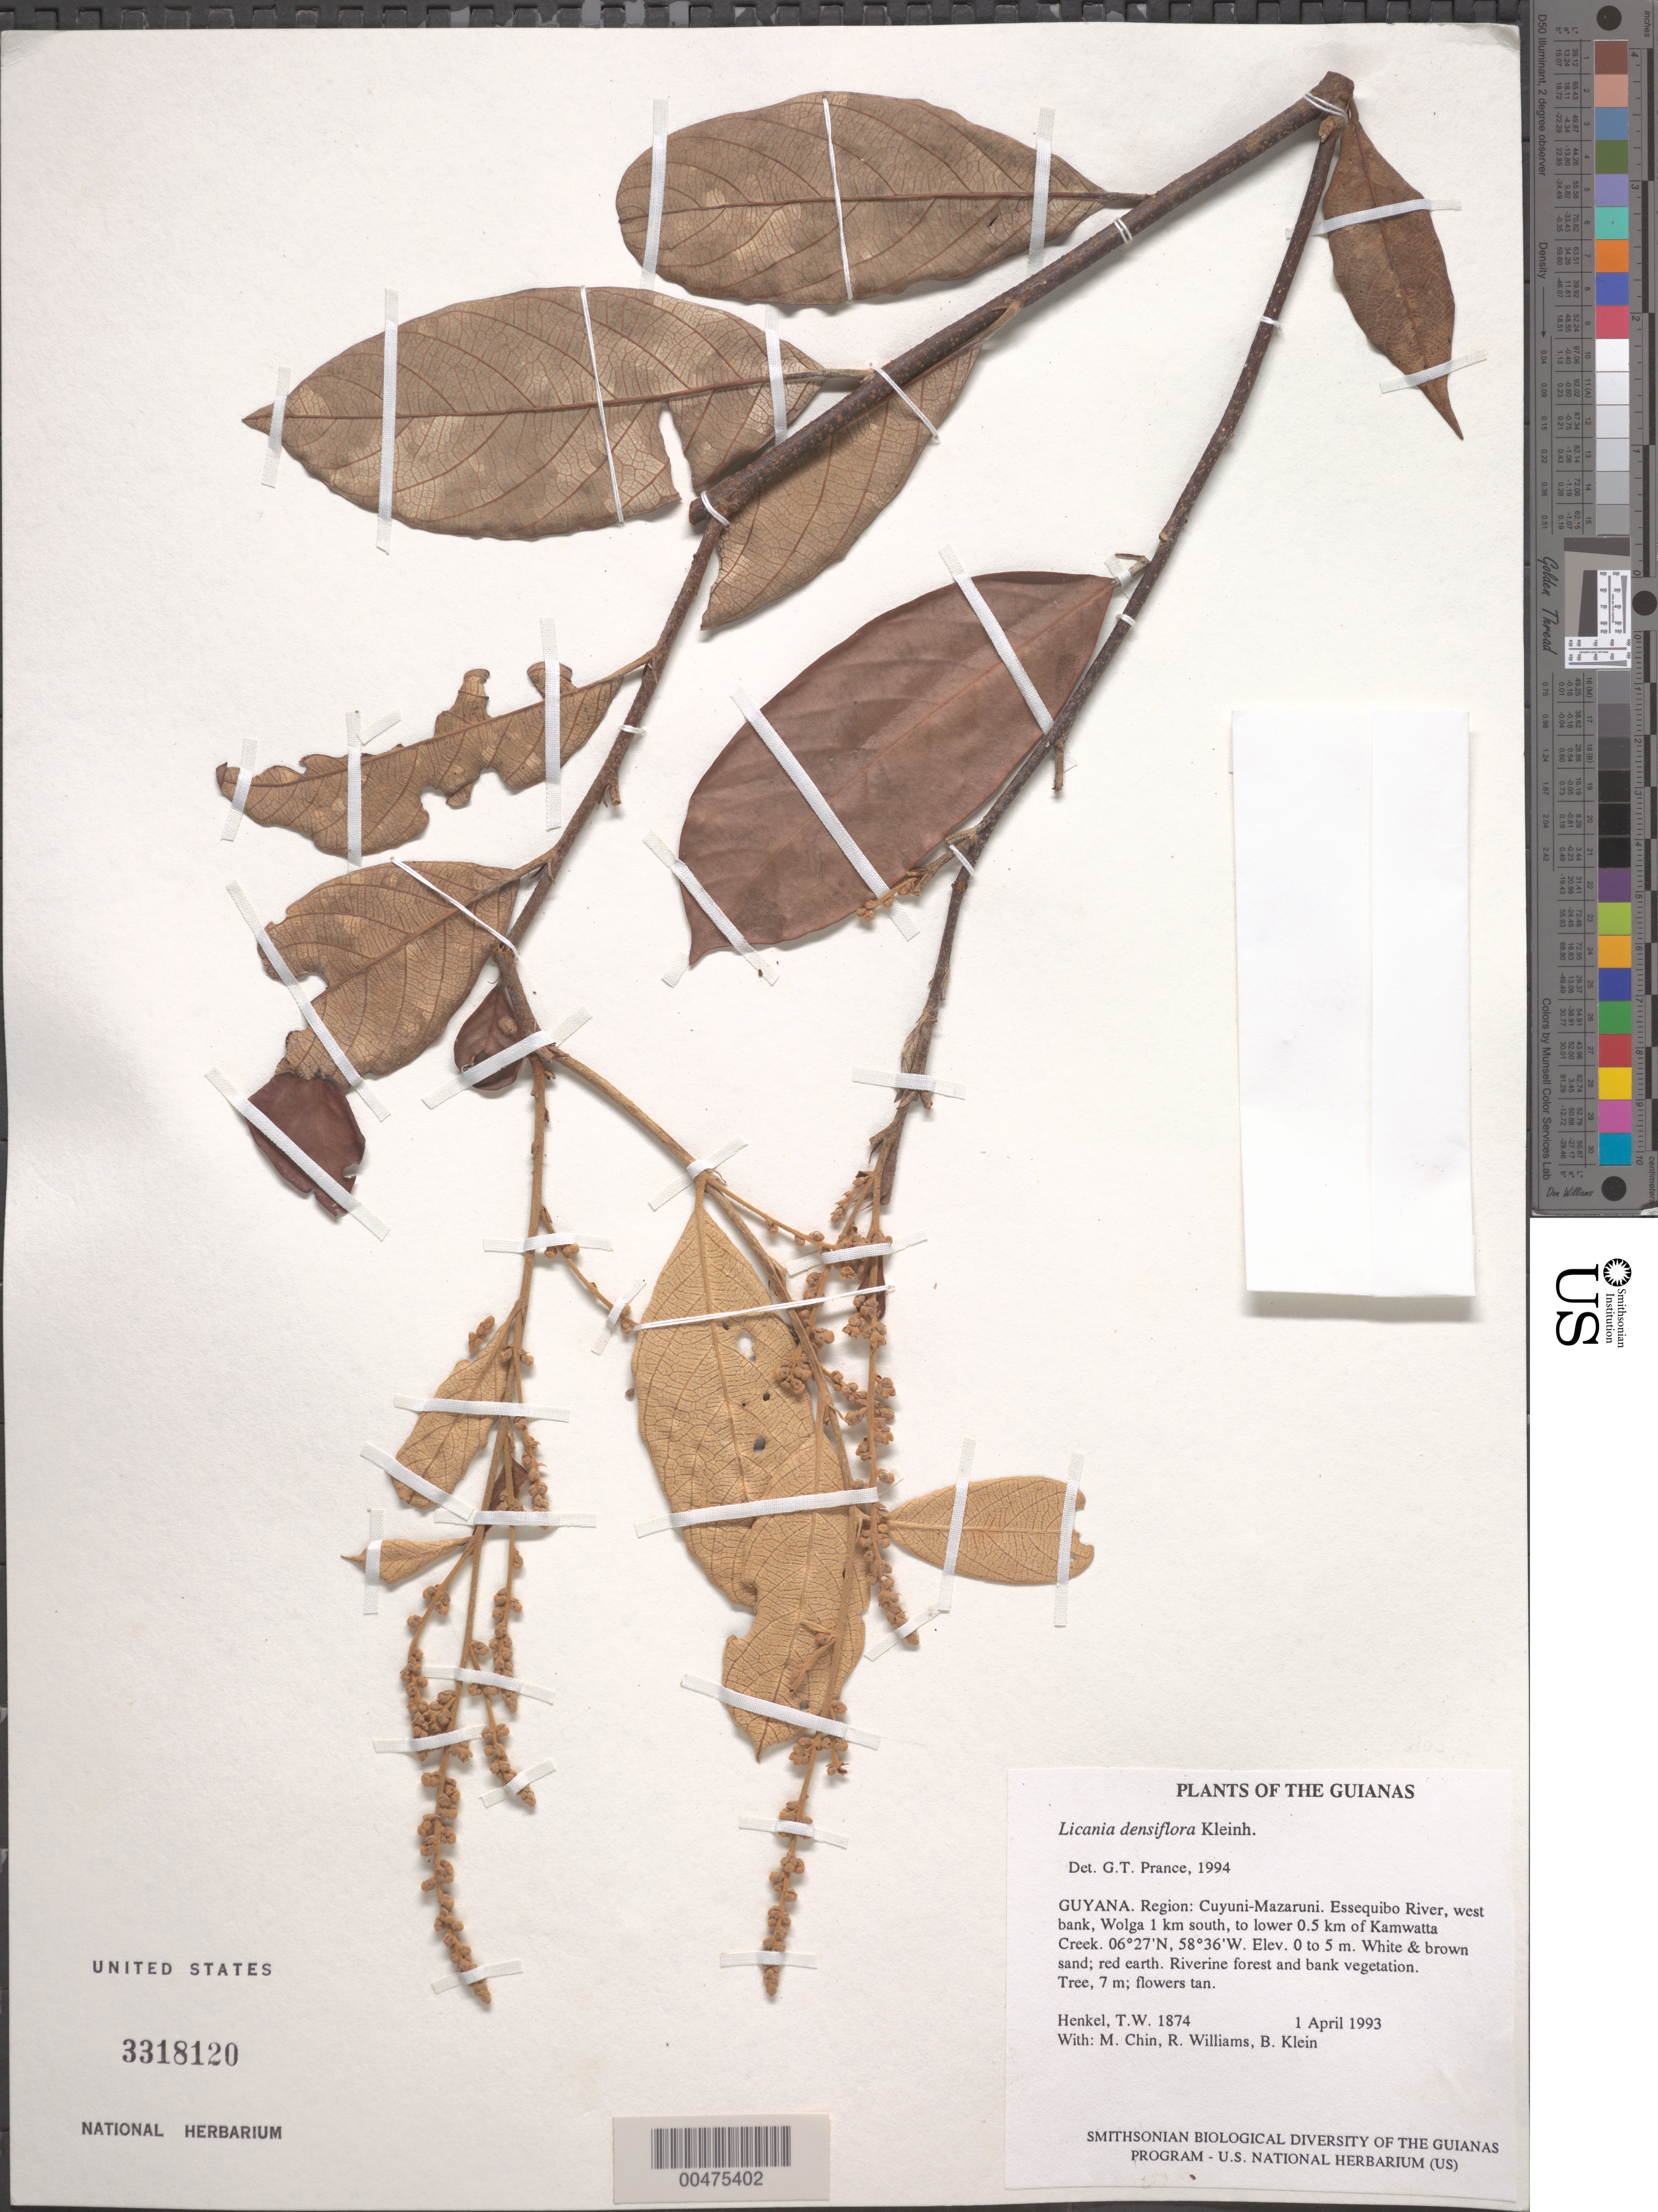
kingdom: Plantae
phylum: Tracheophyta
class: Magnoliopsida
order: Malpighiales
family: Chrysobalanaceae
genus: Licania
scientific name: Licania densiflora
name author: Kleinh.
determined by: Prance, G. T.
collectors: T. Henkel, M. Chin, R. Williams & B. Klein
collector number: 1874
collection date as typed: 1 April 1993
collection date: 1993-04-01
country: Guyana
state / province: Cuyuni-Mazaruni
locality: Essequibo River, W bank, Wolga 1 km S, to lower 0.5 km of Kamwatta Creek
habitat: White & brown sand; red earth. Riverine forest and bank vegetation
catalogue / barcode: US 3318120